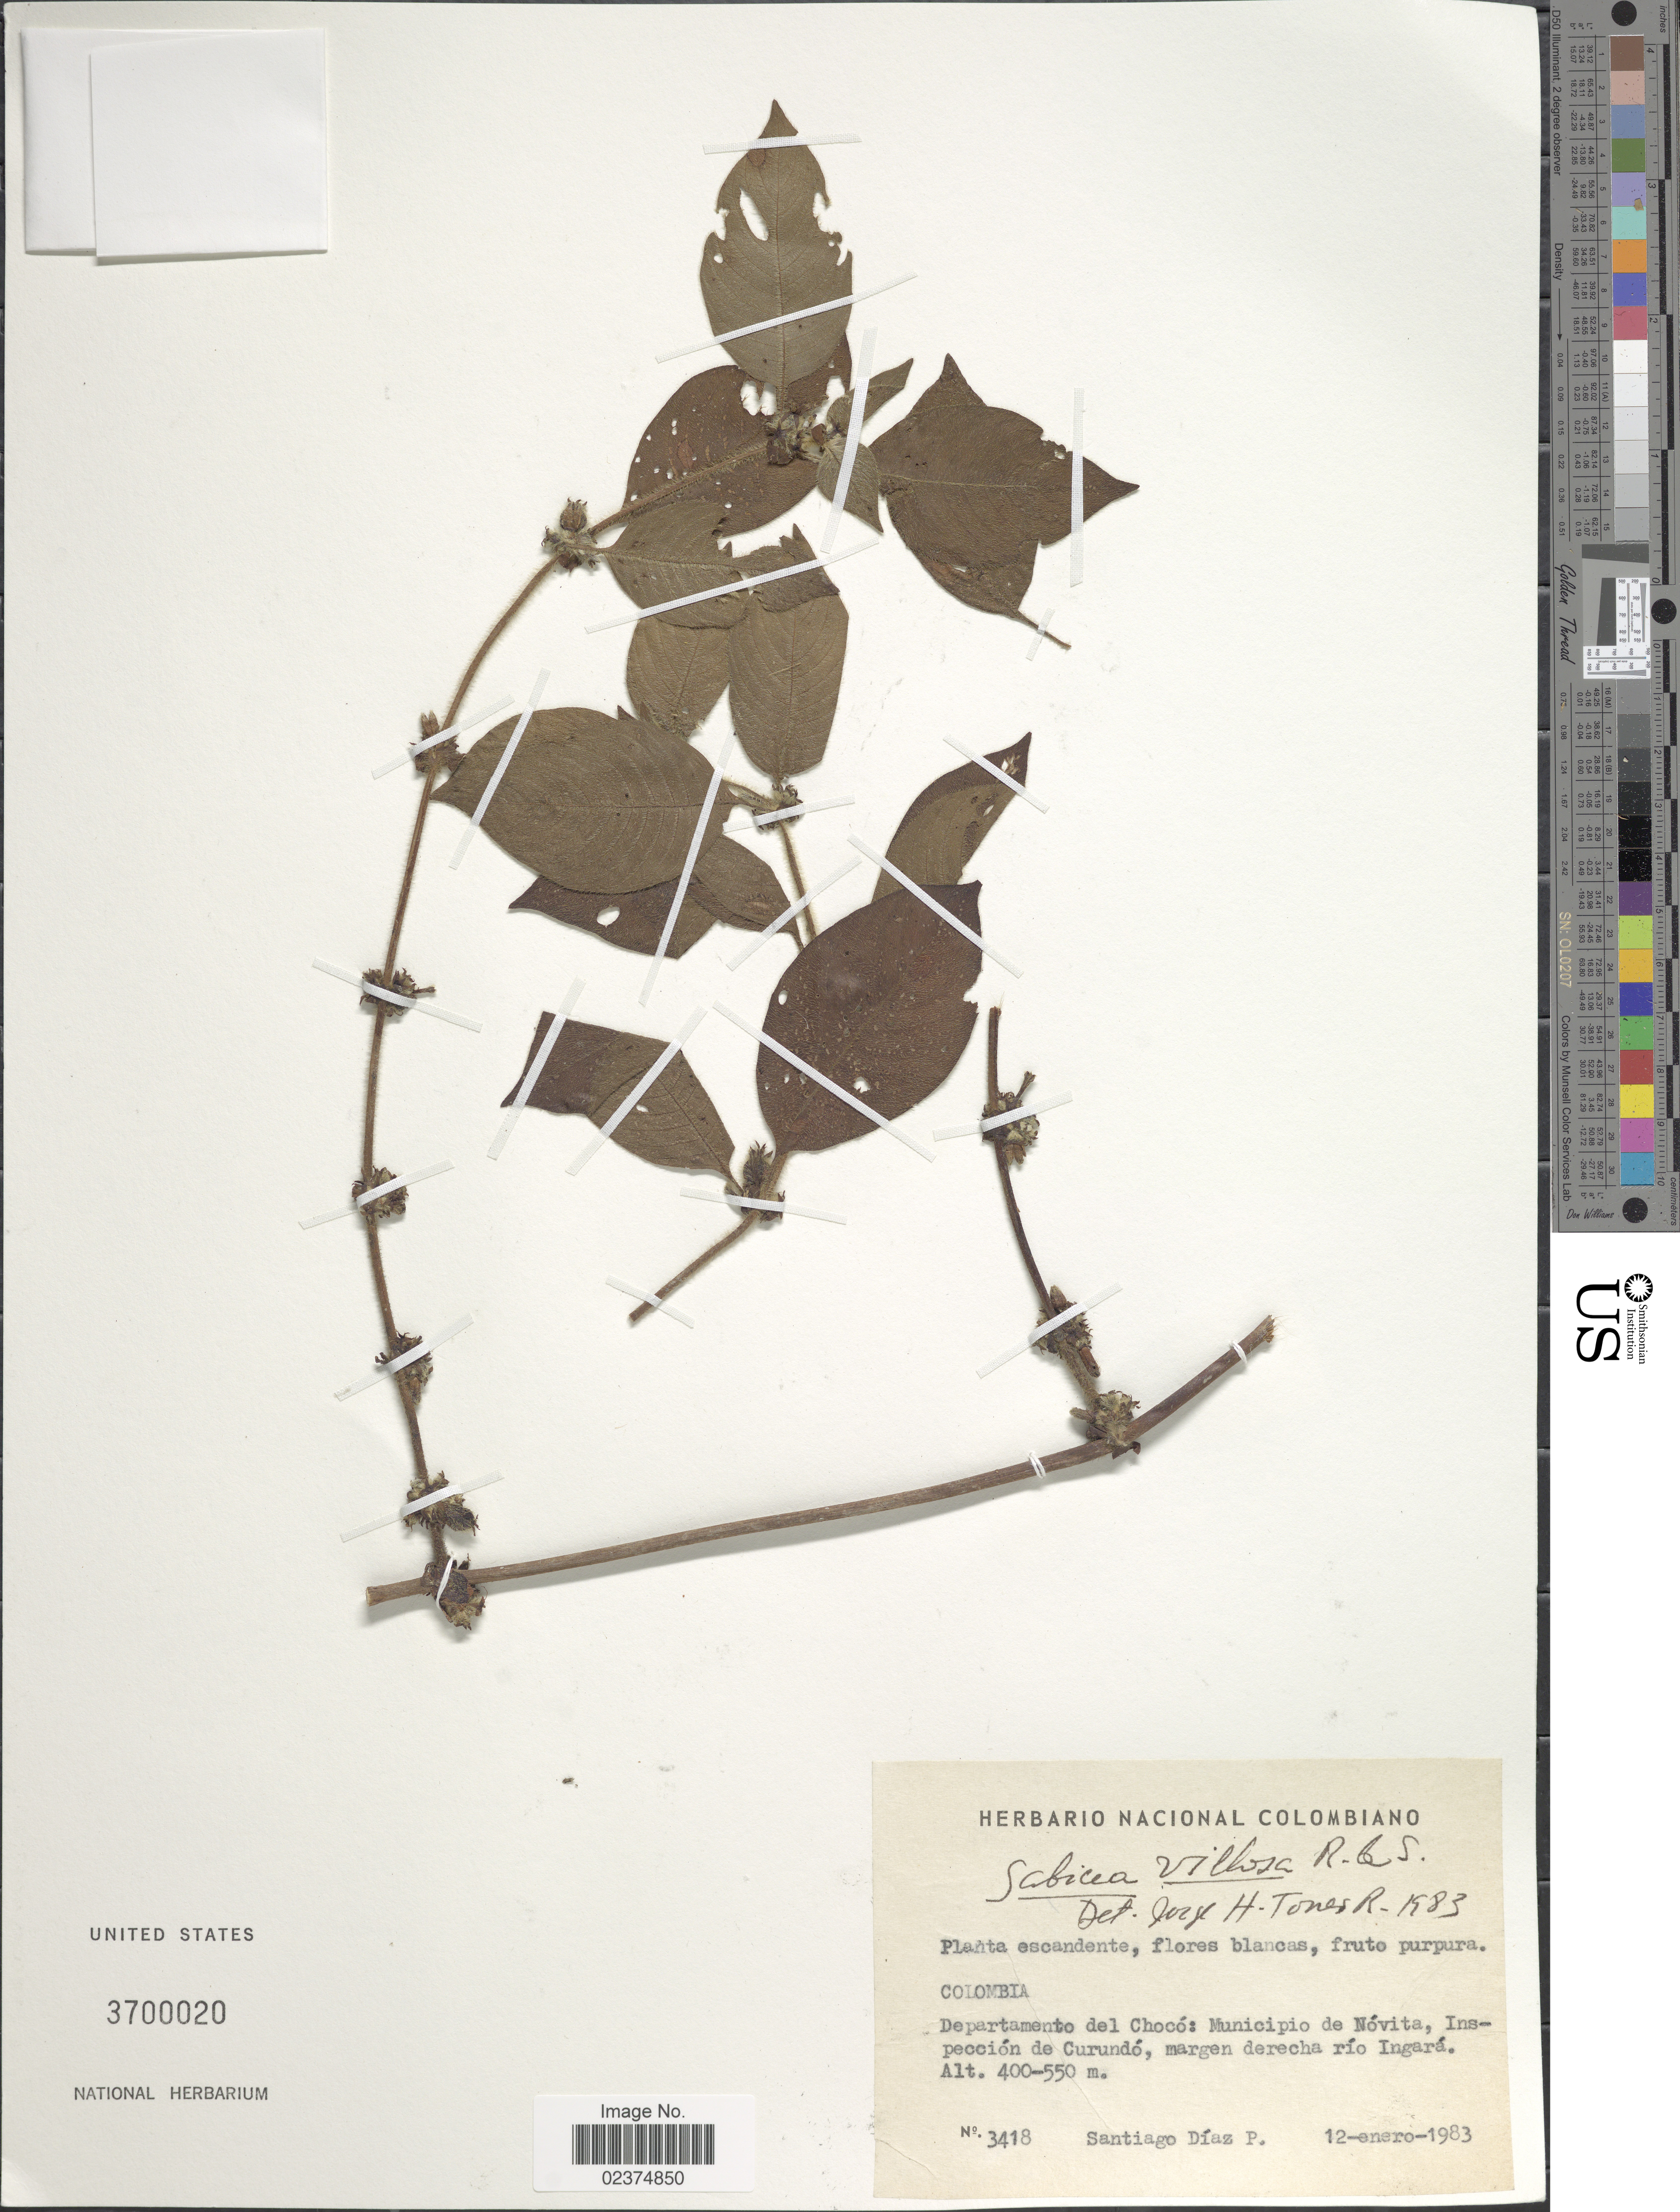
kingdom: Plantae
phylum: Tracheophyta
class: Magnoliopsida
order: Gentianales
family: Rubiaceae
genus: Sabicea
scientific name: Sabicea villosa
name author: Willd. ex Roem. & Schult.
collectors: S. Díaz Píedrahíta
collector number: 3418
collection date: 1983-01-12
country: Colombia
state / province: Chocó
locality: Departamento del Choco: Municipio de Novita, Insepccion de Curundo, margen derecha rio Ingara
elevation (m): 400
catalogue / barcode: US 3700020